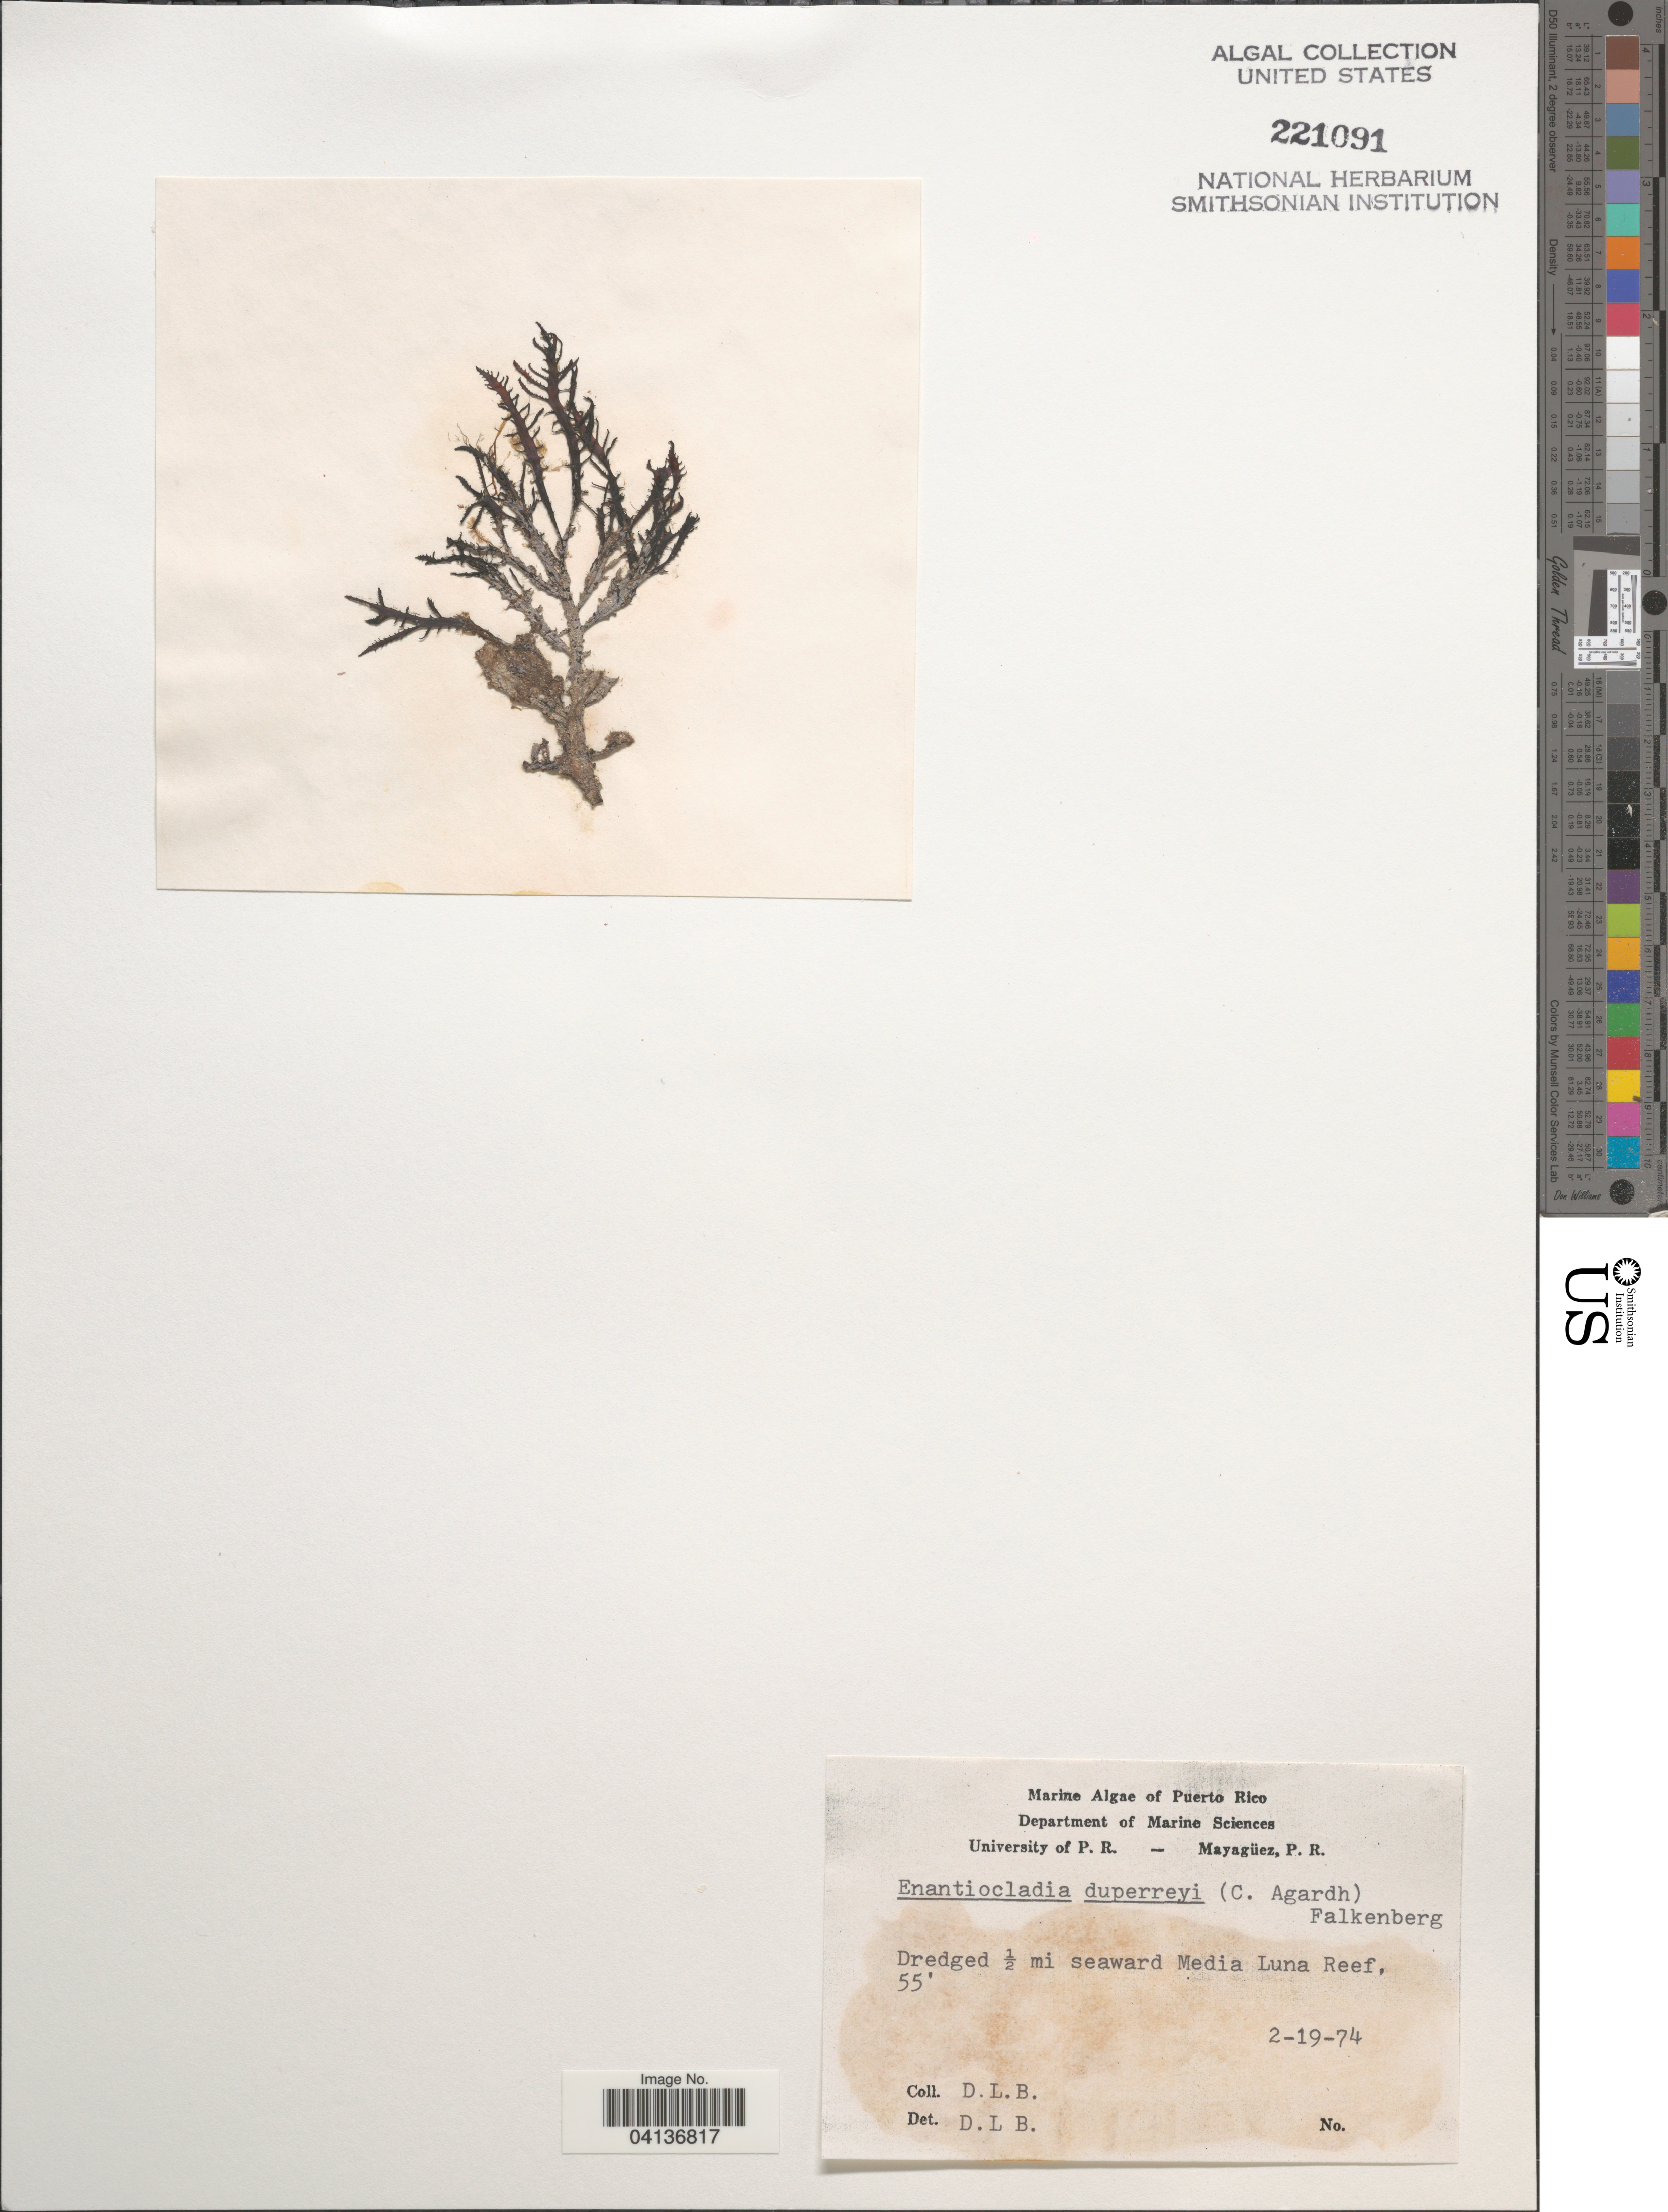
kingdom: Plantae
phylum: Rhodophyta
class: Florideophyceae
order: Ceramiales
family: Rhodomelaceae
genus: Enantiocladia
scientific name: Enantiocladia duperreyi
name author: (C. Agardh) Falkenb.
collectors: D. L. B.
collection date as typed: Transcribed d/m/y: 19/2/74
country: Puerto Rico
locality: Dredged ½ mi seaward Media Luna Reef.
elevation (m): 17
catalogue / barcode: US 221091